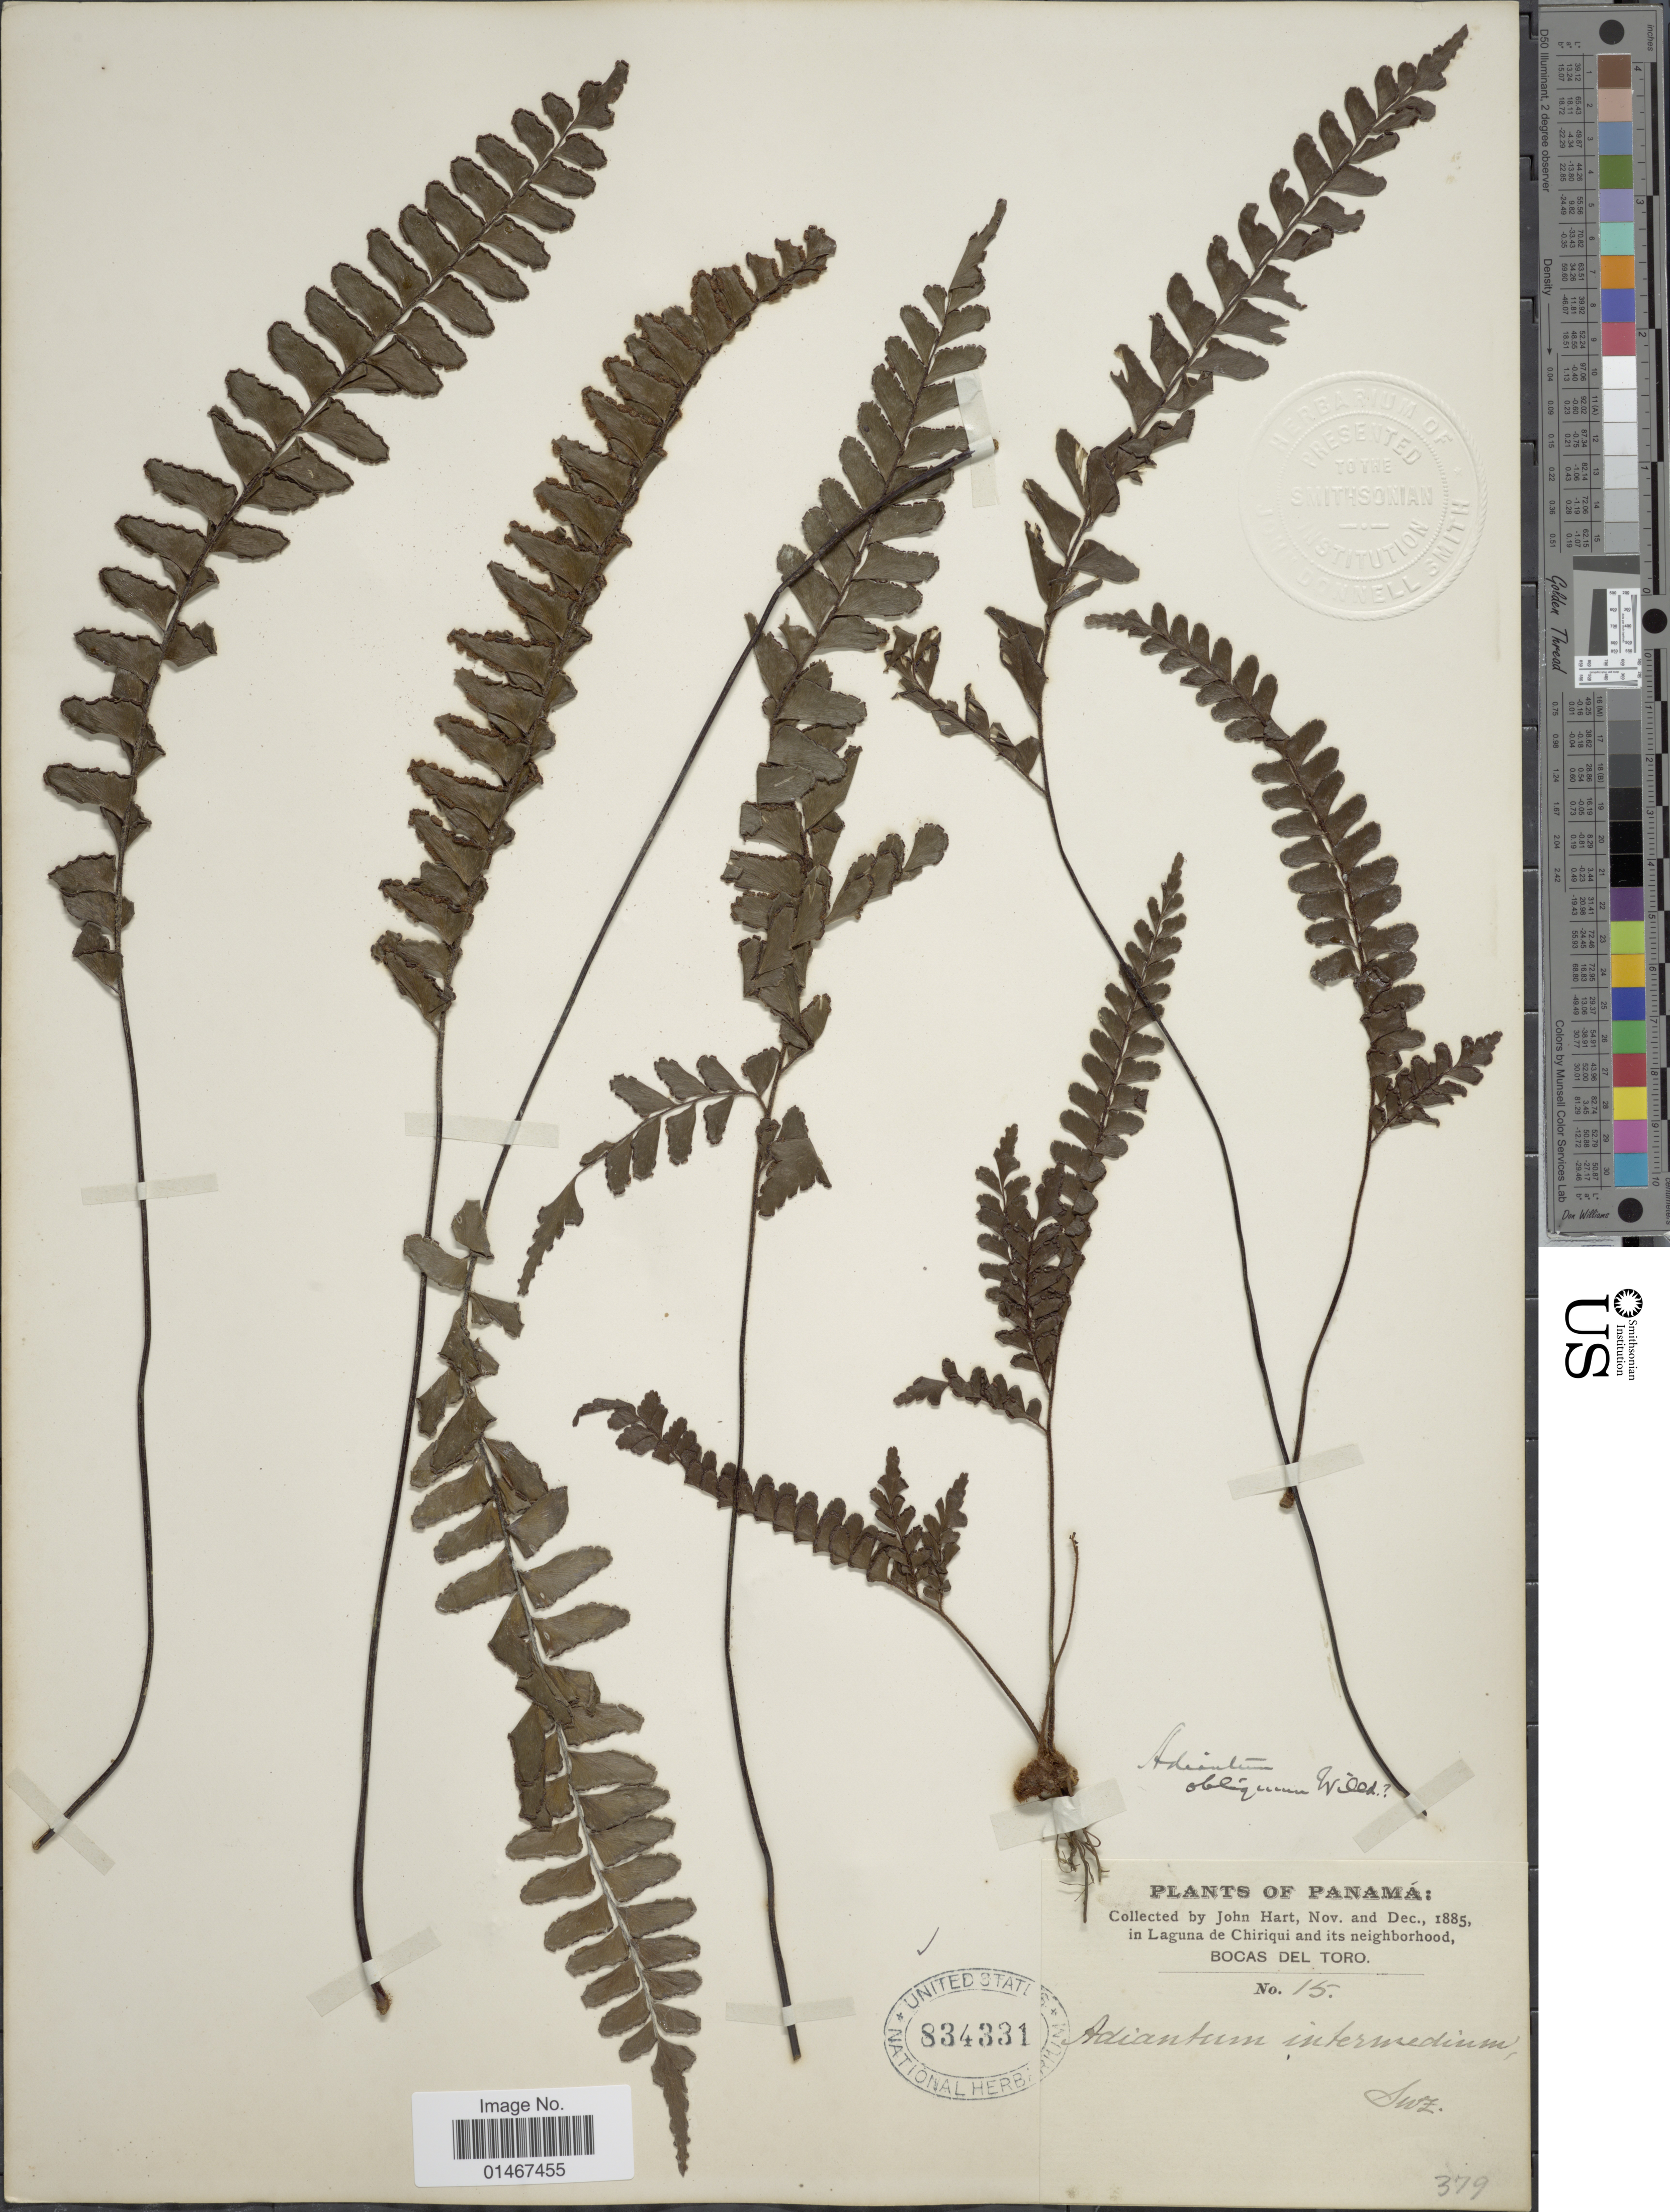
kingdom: Plantae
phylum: Tracheophyta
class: Polypodiopsida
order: Polypodiales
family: Pteridaceae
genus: Adiantum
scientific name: Adiantum obliquum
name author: Willd.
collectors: J. H. Hart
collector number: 15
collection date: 1885-11/1885-12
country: Panama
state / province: Bocas del Toro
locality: In Laguna de Chiriqui and its neighborhood.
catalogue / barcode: US 834331